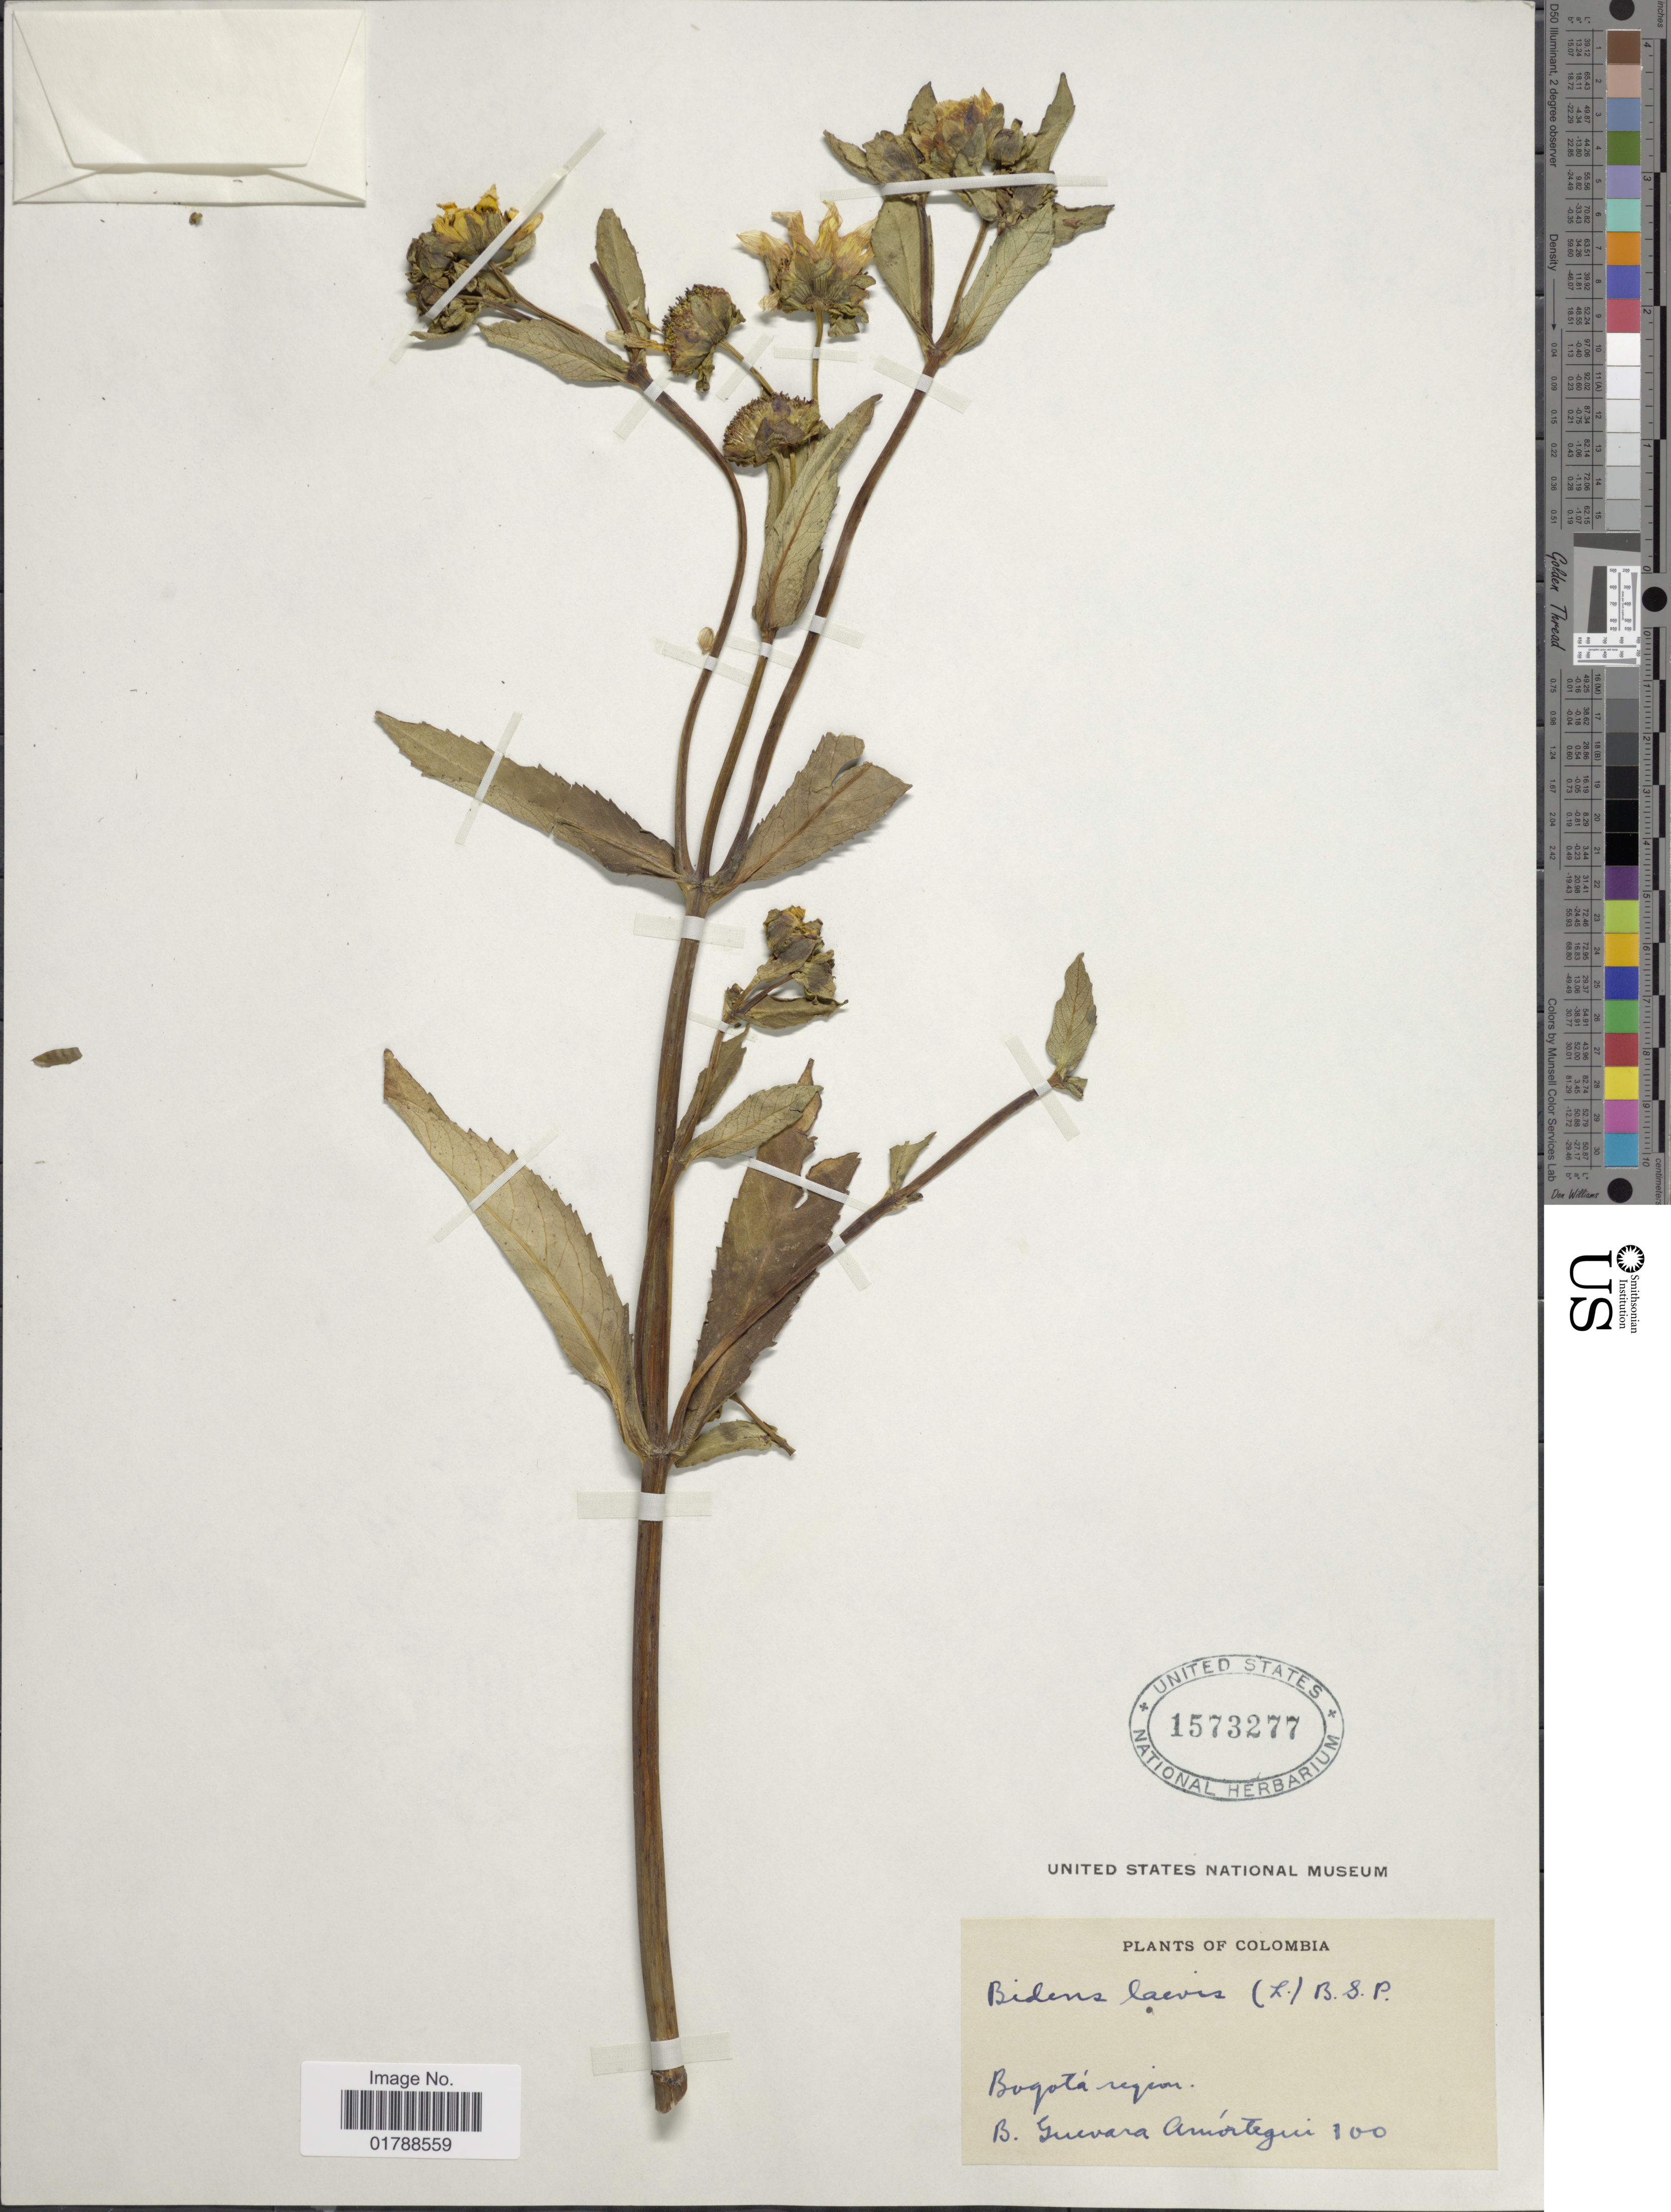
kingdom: Plantae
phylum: Tracheophyta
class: Magnoliopsida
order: Asterales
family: Asteraceae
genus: Bidens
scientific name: Bidens laevis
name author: (L.) Britton, Stearns & Poggenb.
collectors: B. Guevara Amortegui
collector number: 100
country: Colombia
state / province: Bogota D.C.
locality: Bogotá region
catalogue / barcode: US 1573277